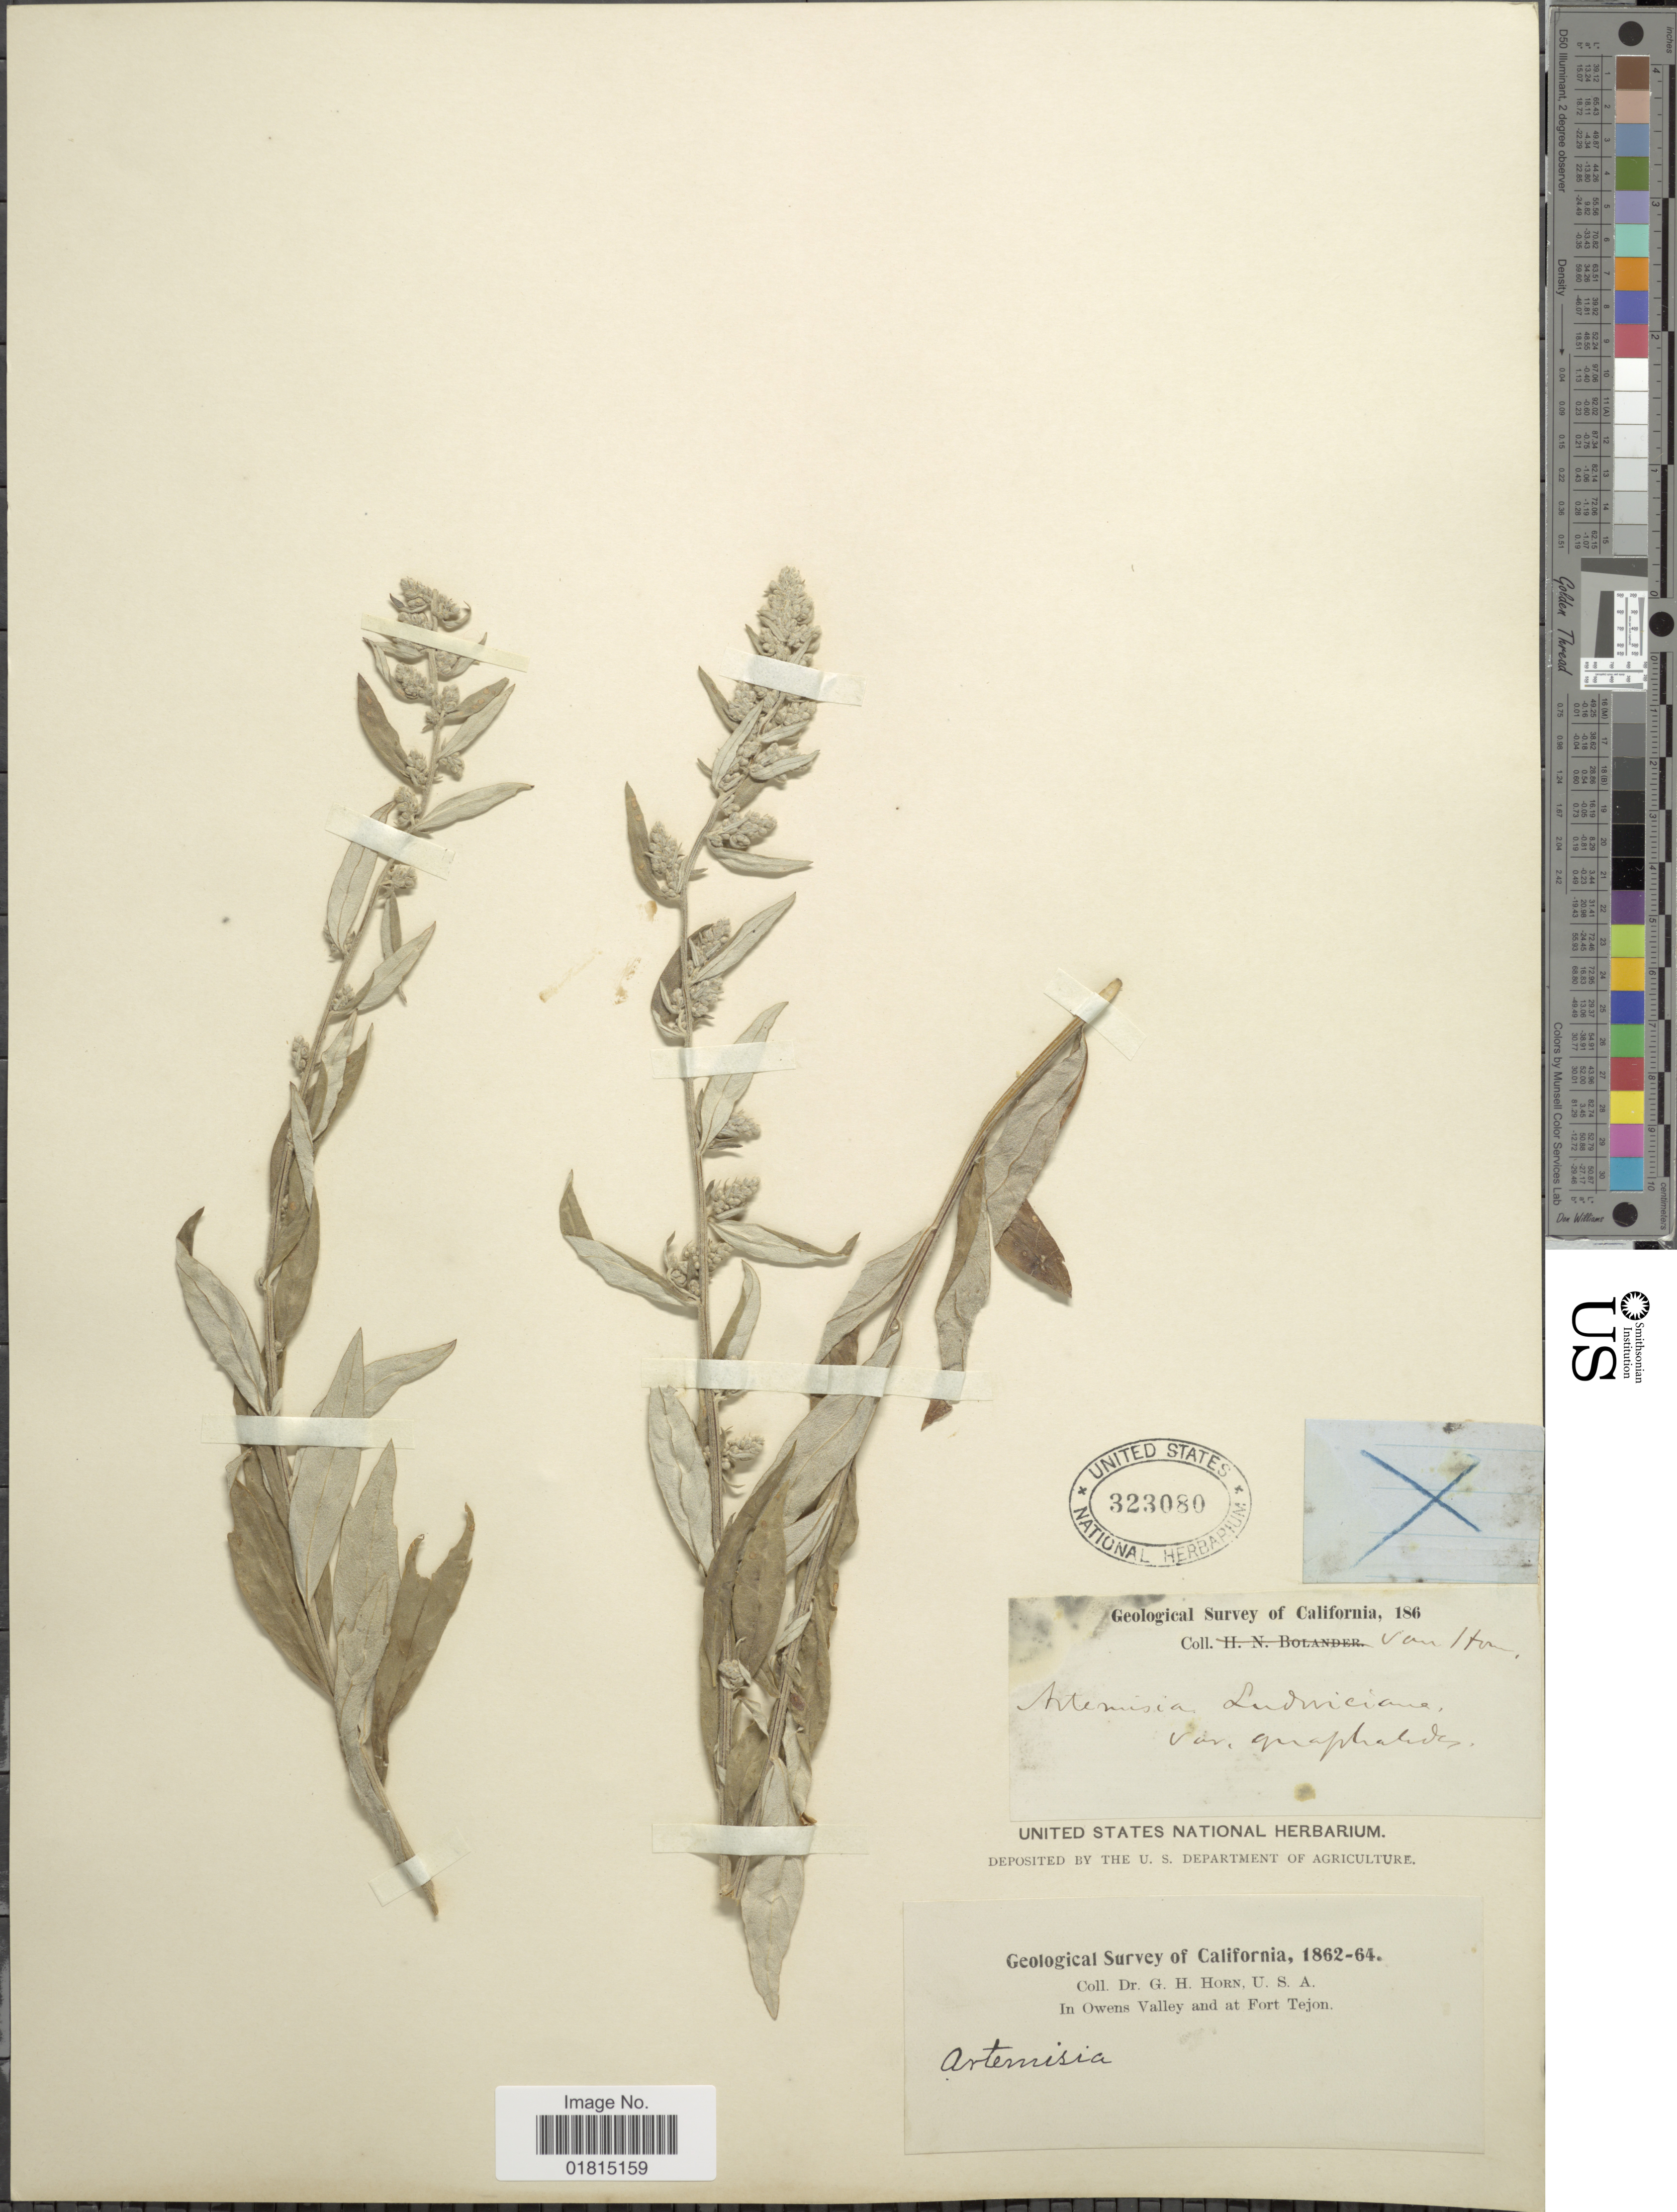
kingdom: Plantae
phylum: Tracheophyta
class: Magnoliopsida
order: Asterales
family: Asteraceae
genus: Artemisia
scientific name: Artemisia douglasiana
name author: Besser ex Hook.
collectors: G. Horn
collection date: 1862/1864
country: United States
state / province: California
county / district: Kern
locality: In Owens Valley and at Fort Tejon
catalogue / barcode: US 323080